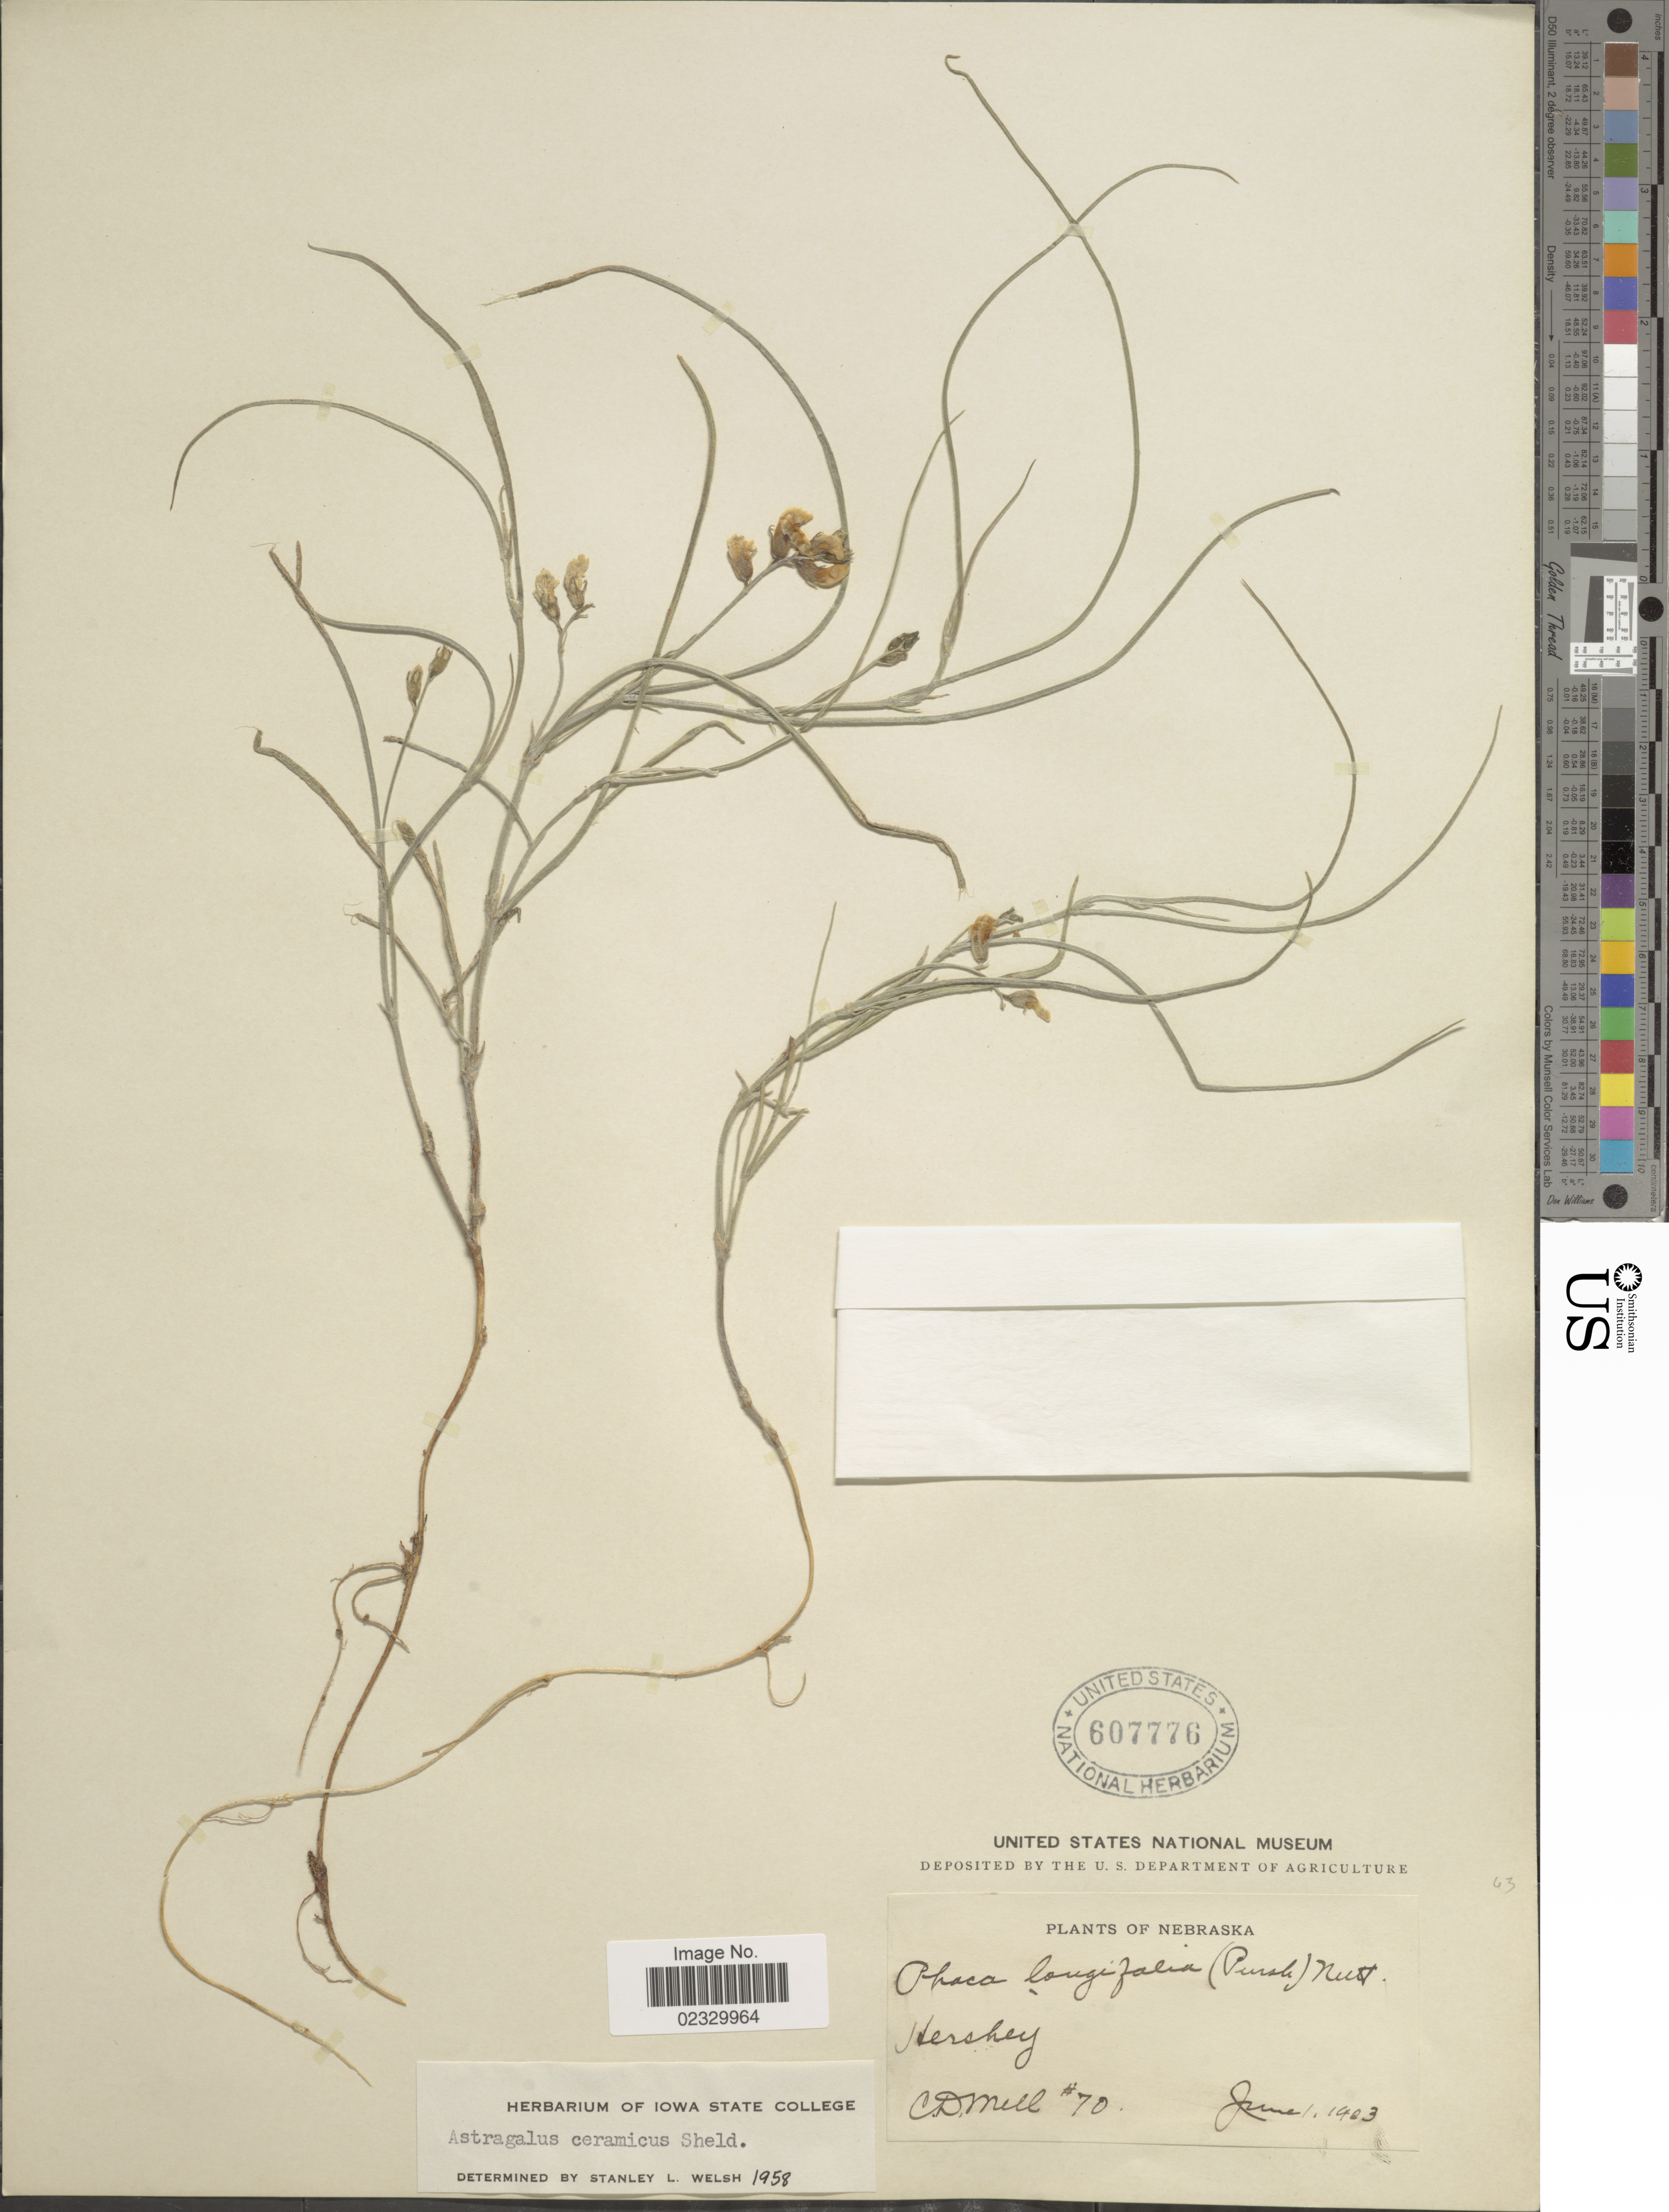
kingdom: Plantae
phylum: Tracheophyta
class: Magnoliopsida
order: Fabales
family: Fabaceae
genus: Astragalus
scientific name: Astragalus ceramicus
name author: E. Sheld.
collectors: C. D. Mell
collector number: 70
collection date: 1903-06-01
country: United States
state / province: Nebraska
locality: Hershey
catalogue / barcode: US 607776